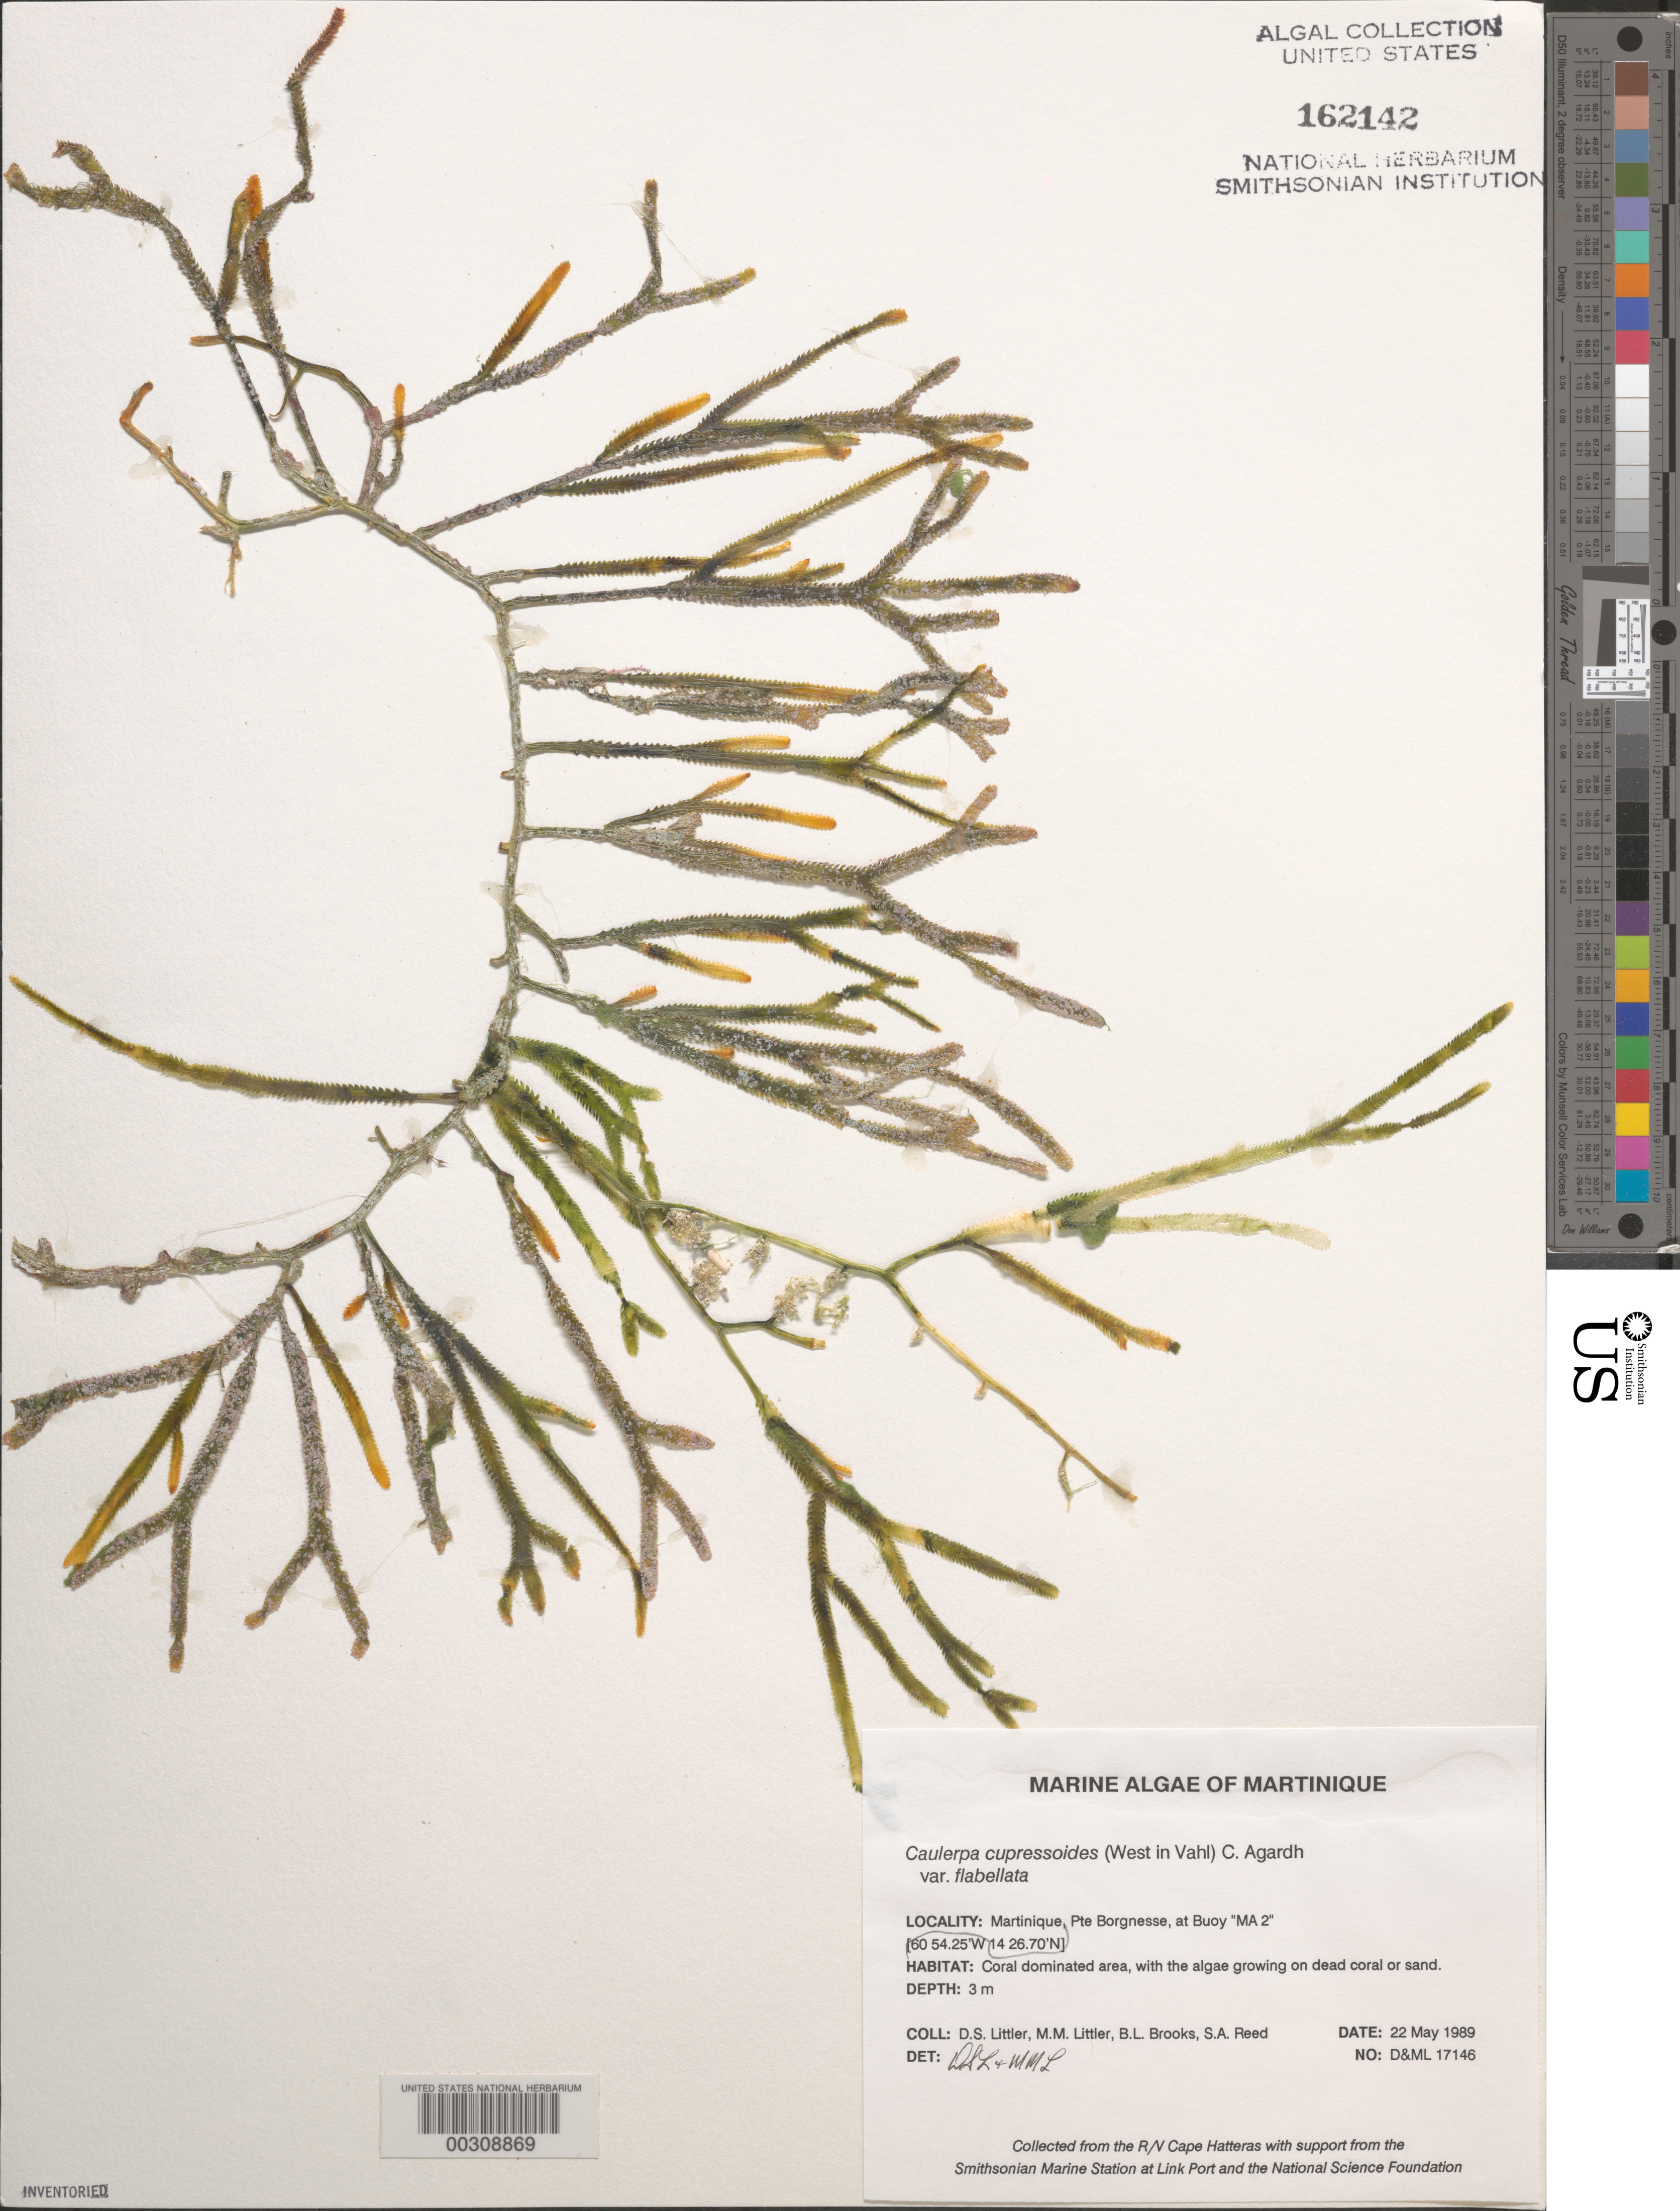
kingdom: Plantae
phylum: Chlorophyta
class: Ulvophyceae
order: Bryopsidales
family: Caulerpaceae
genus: Caulerpa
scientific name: Caulerpa cupressoides var. flabellata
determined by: Littler, D. S.; Littler, M. M.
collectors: D. S. Littler, M. M. Littler, B. Brooks & S. Reed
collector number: D&ML 17146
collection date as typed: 22 May 1989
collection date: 1989-05-22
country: Martinique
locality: St. Anne, Pointe Borgnesse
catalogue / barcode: US 162142